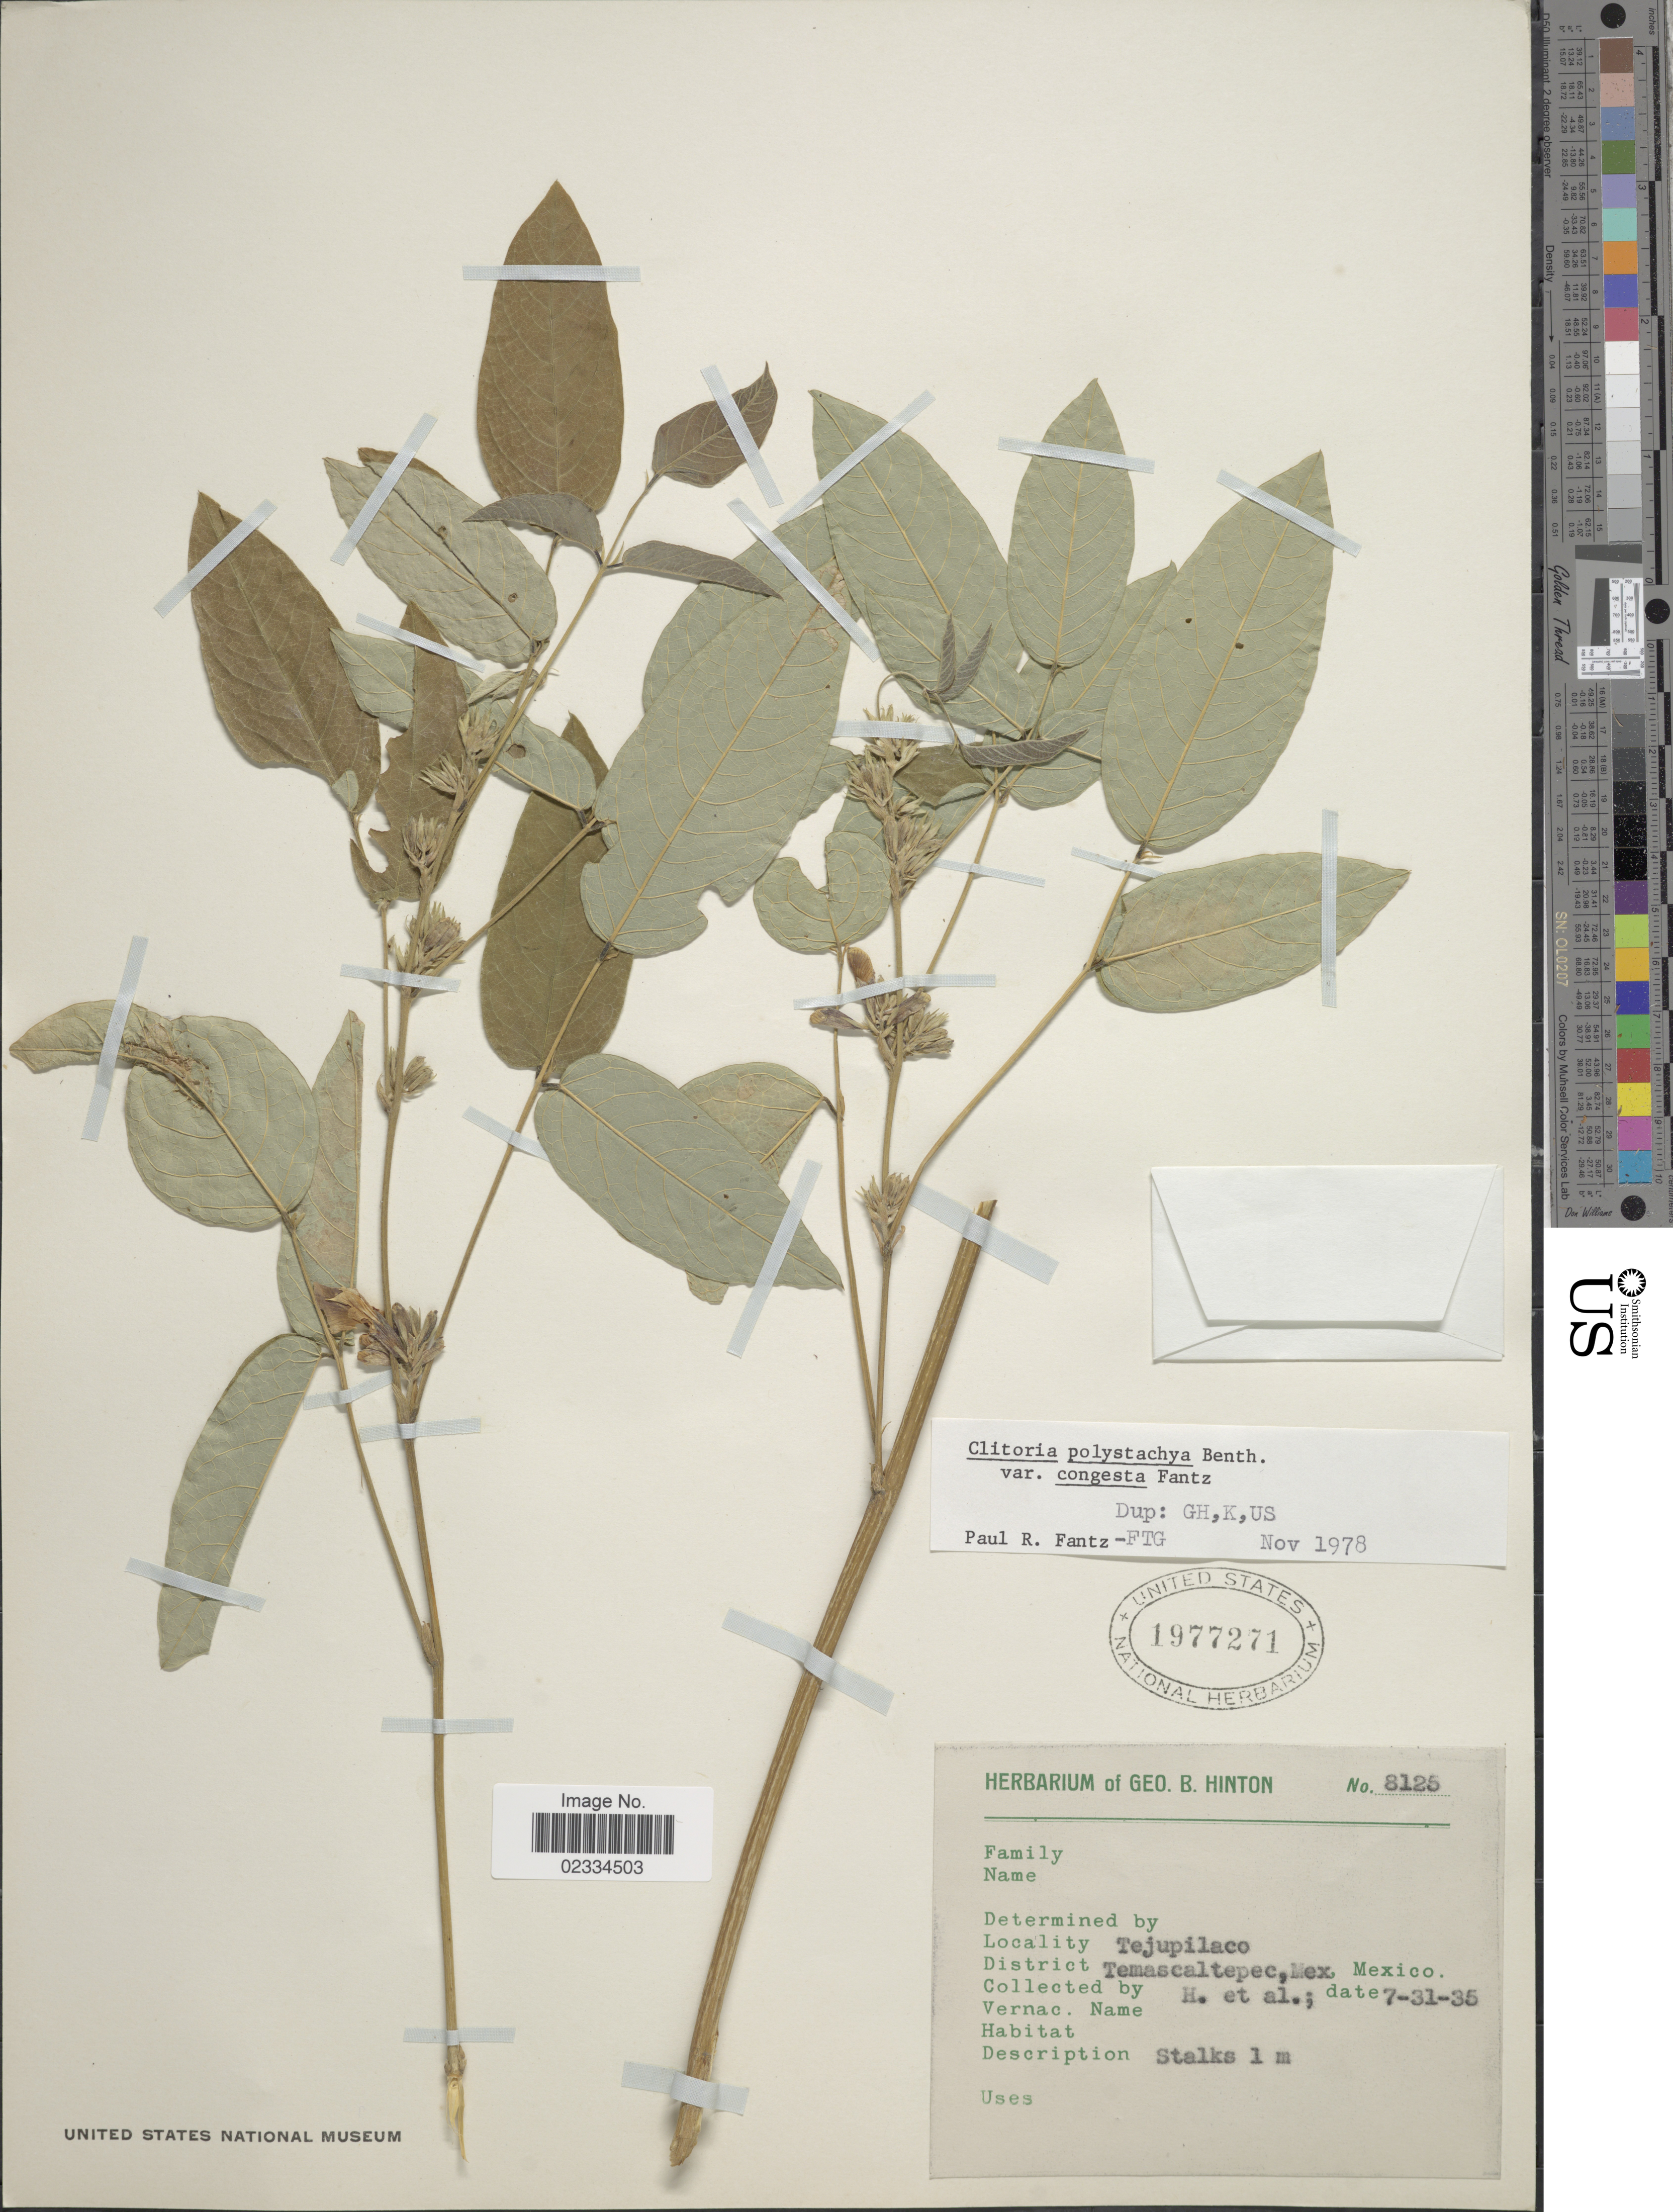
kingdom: Plantae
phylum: Tracheophyta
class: Magnoliopsida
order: Fabales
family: Fabaceae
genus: Clitoria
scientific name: Clitoria polystachya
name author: Benth.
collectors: G. B. Hinton & et al.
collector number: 8125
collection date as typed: Transcribed d/m/y: 31/7/35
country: Mexico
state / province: México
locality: Tejupilaco, District Temascaltepec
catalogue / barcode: US 1977271